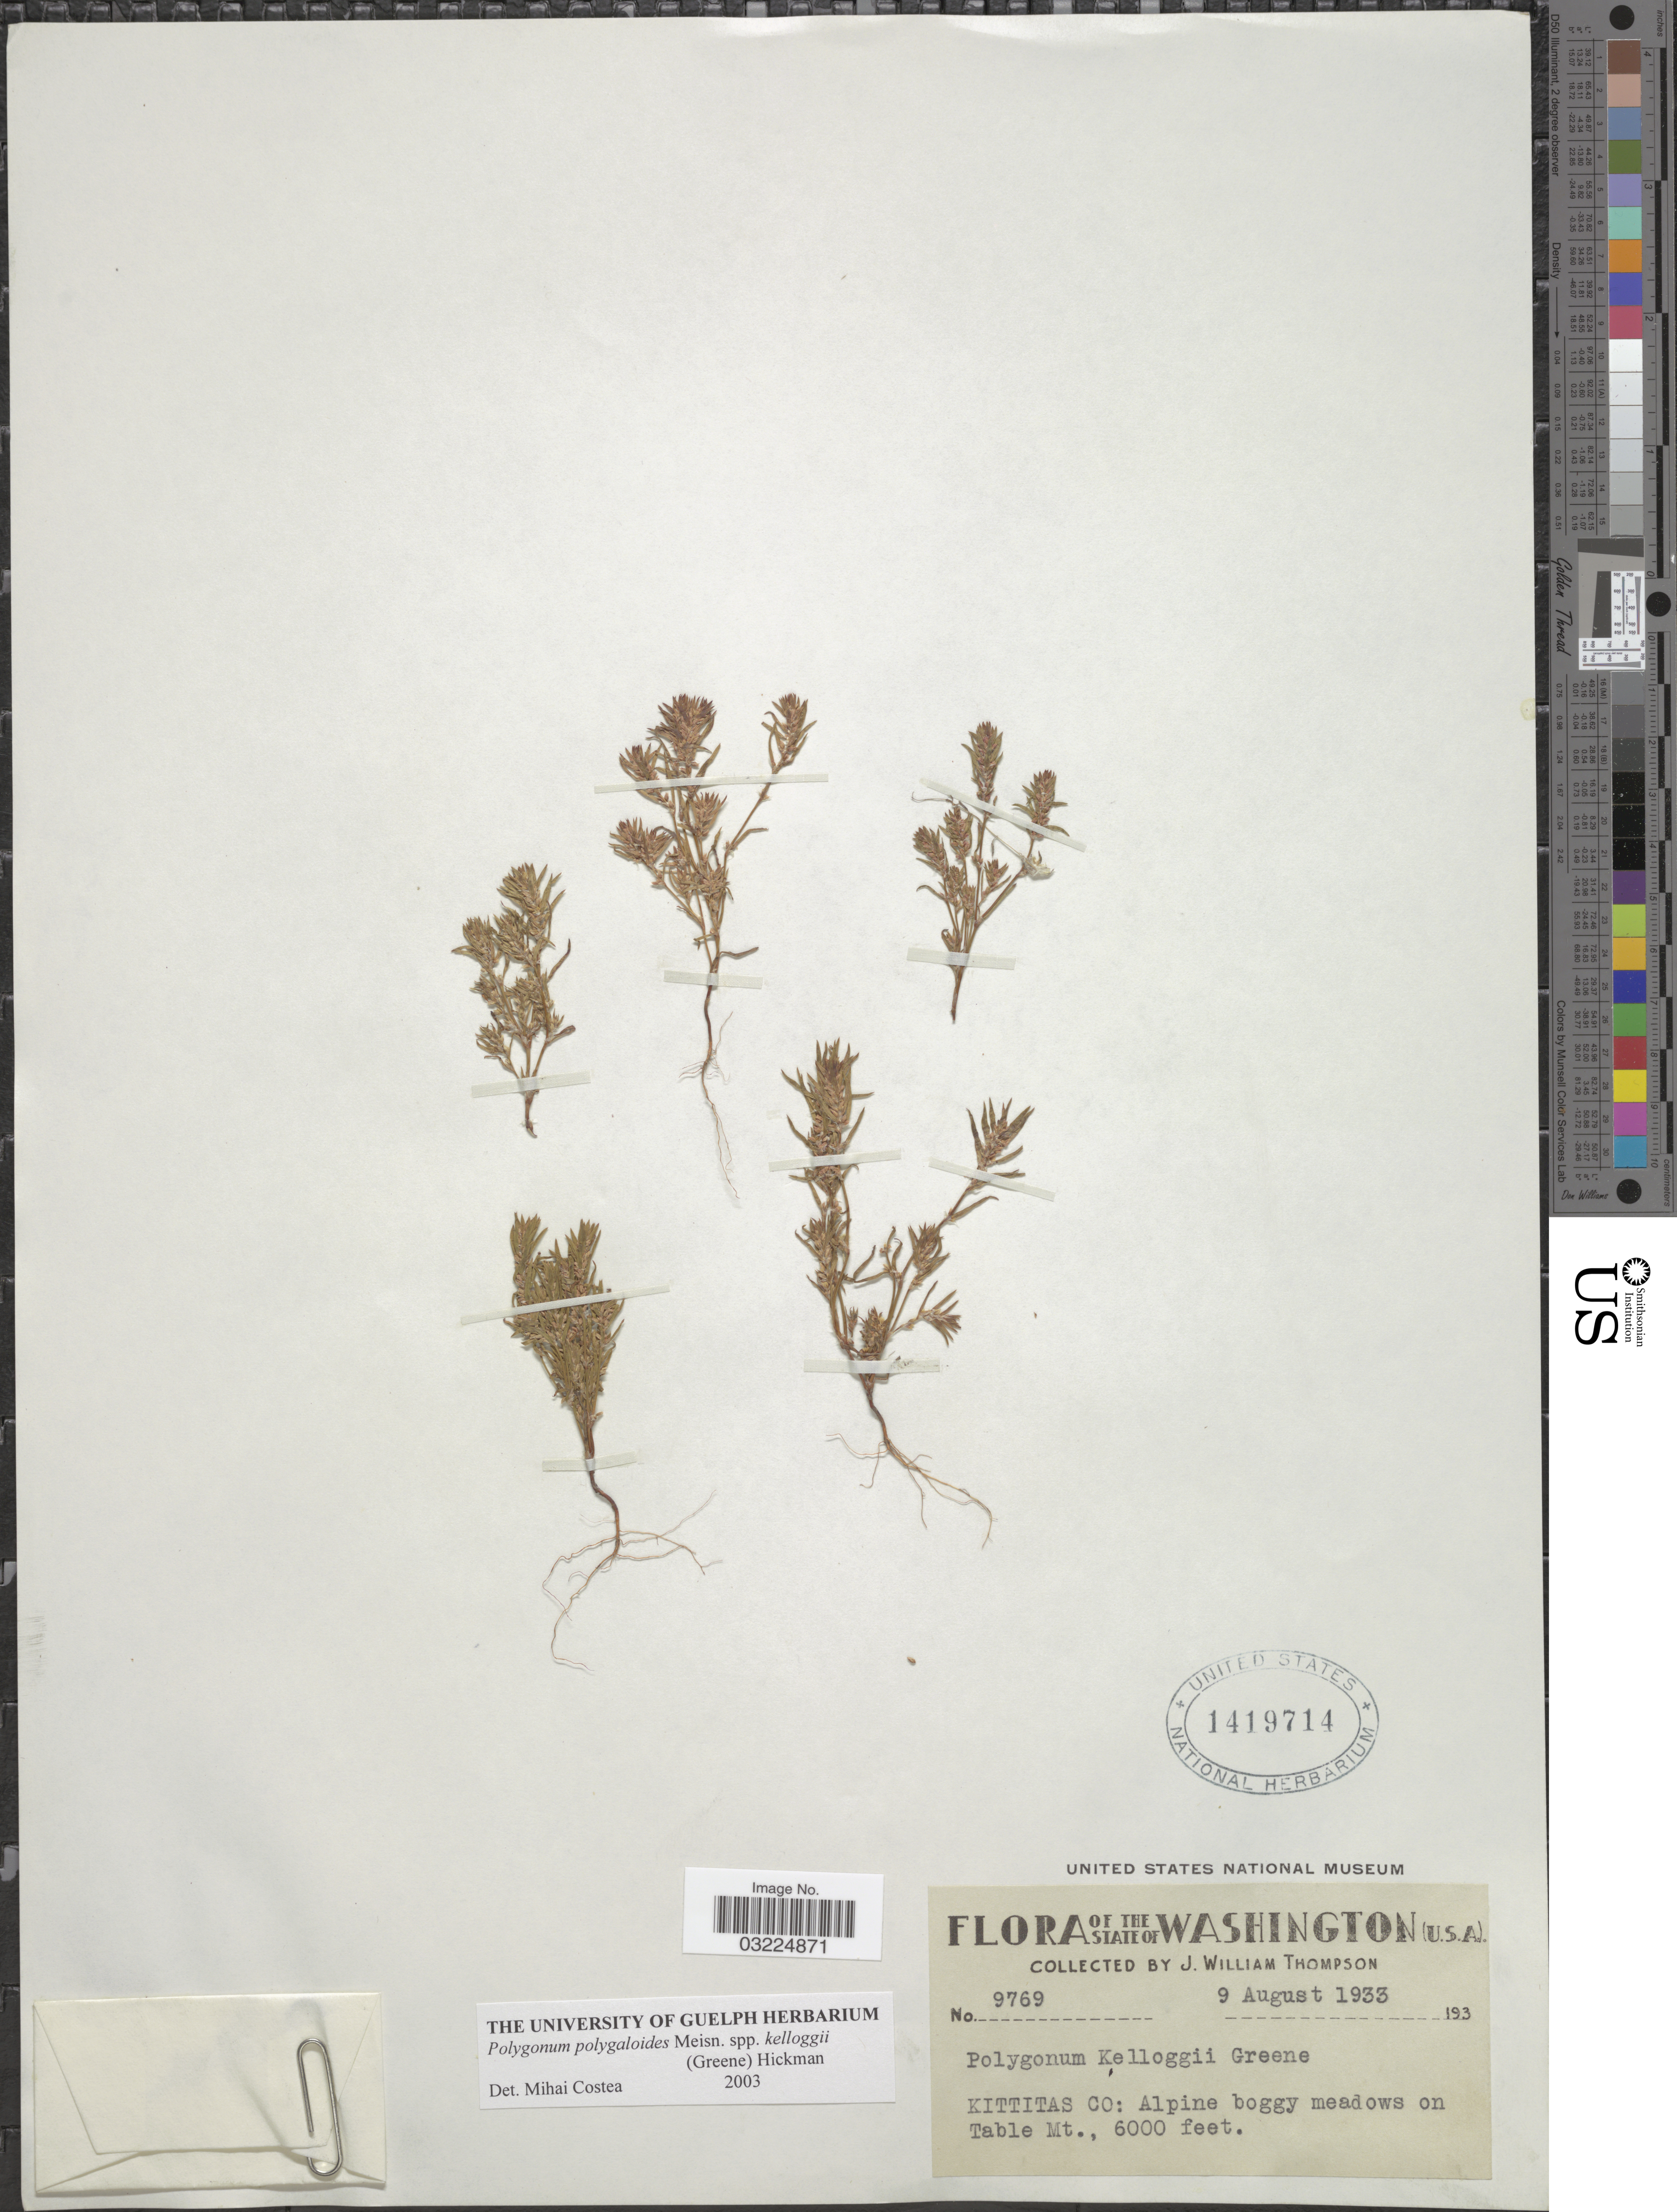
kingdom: Plantae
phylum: Tracheophyta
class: Magnoliopsida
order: Caryophyllales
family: Polygonaceae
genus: Polygonum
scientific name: Polygonum polygaloides subsp. kelloggii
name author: (Greene) Hickman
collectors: J. W. Thompson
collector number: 9769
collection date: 1933-08-09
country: United States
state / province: Washington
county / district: Kittitas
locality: Kittitas Co: Alpine boggy meadows on Table Mt.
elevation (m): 1829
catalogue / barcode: US 1419714